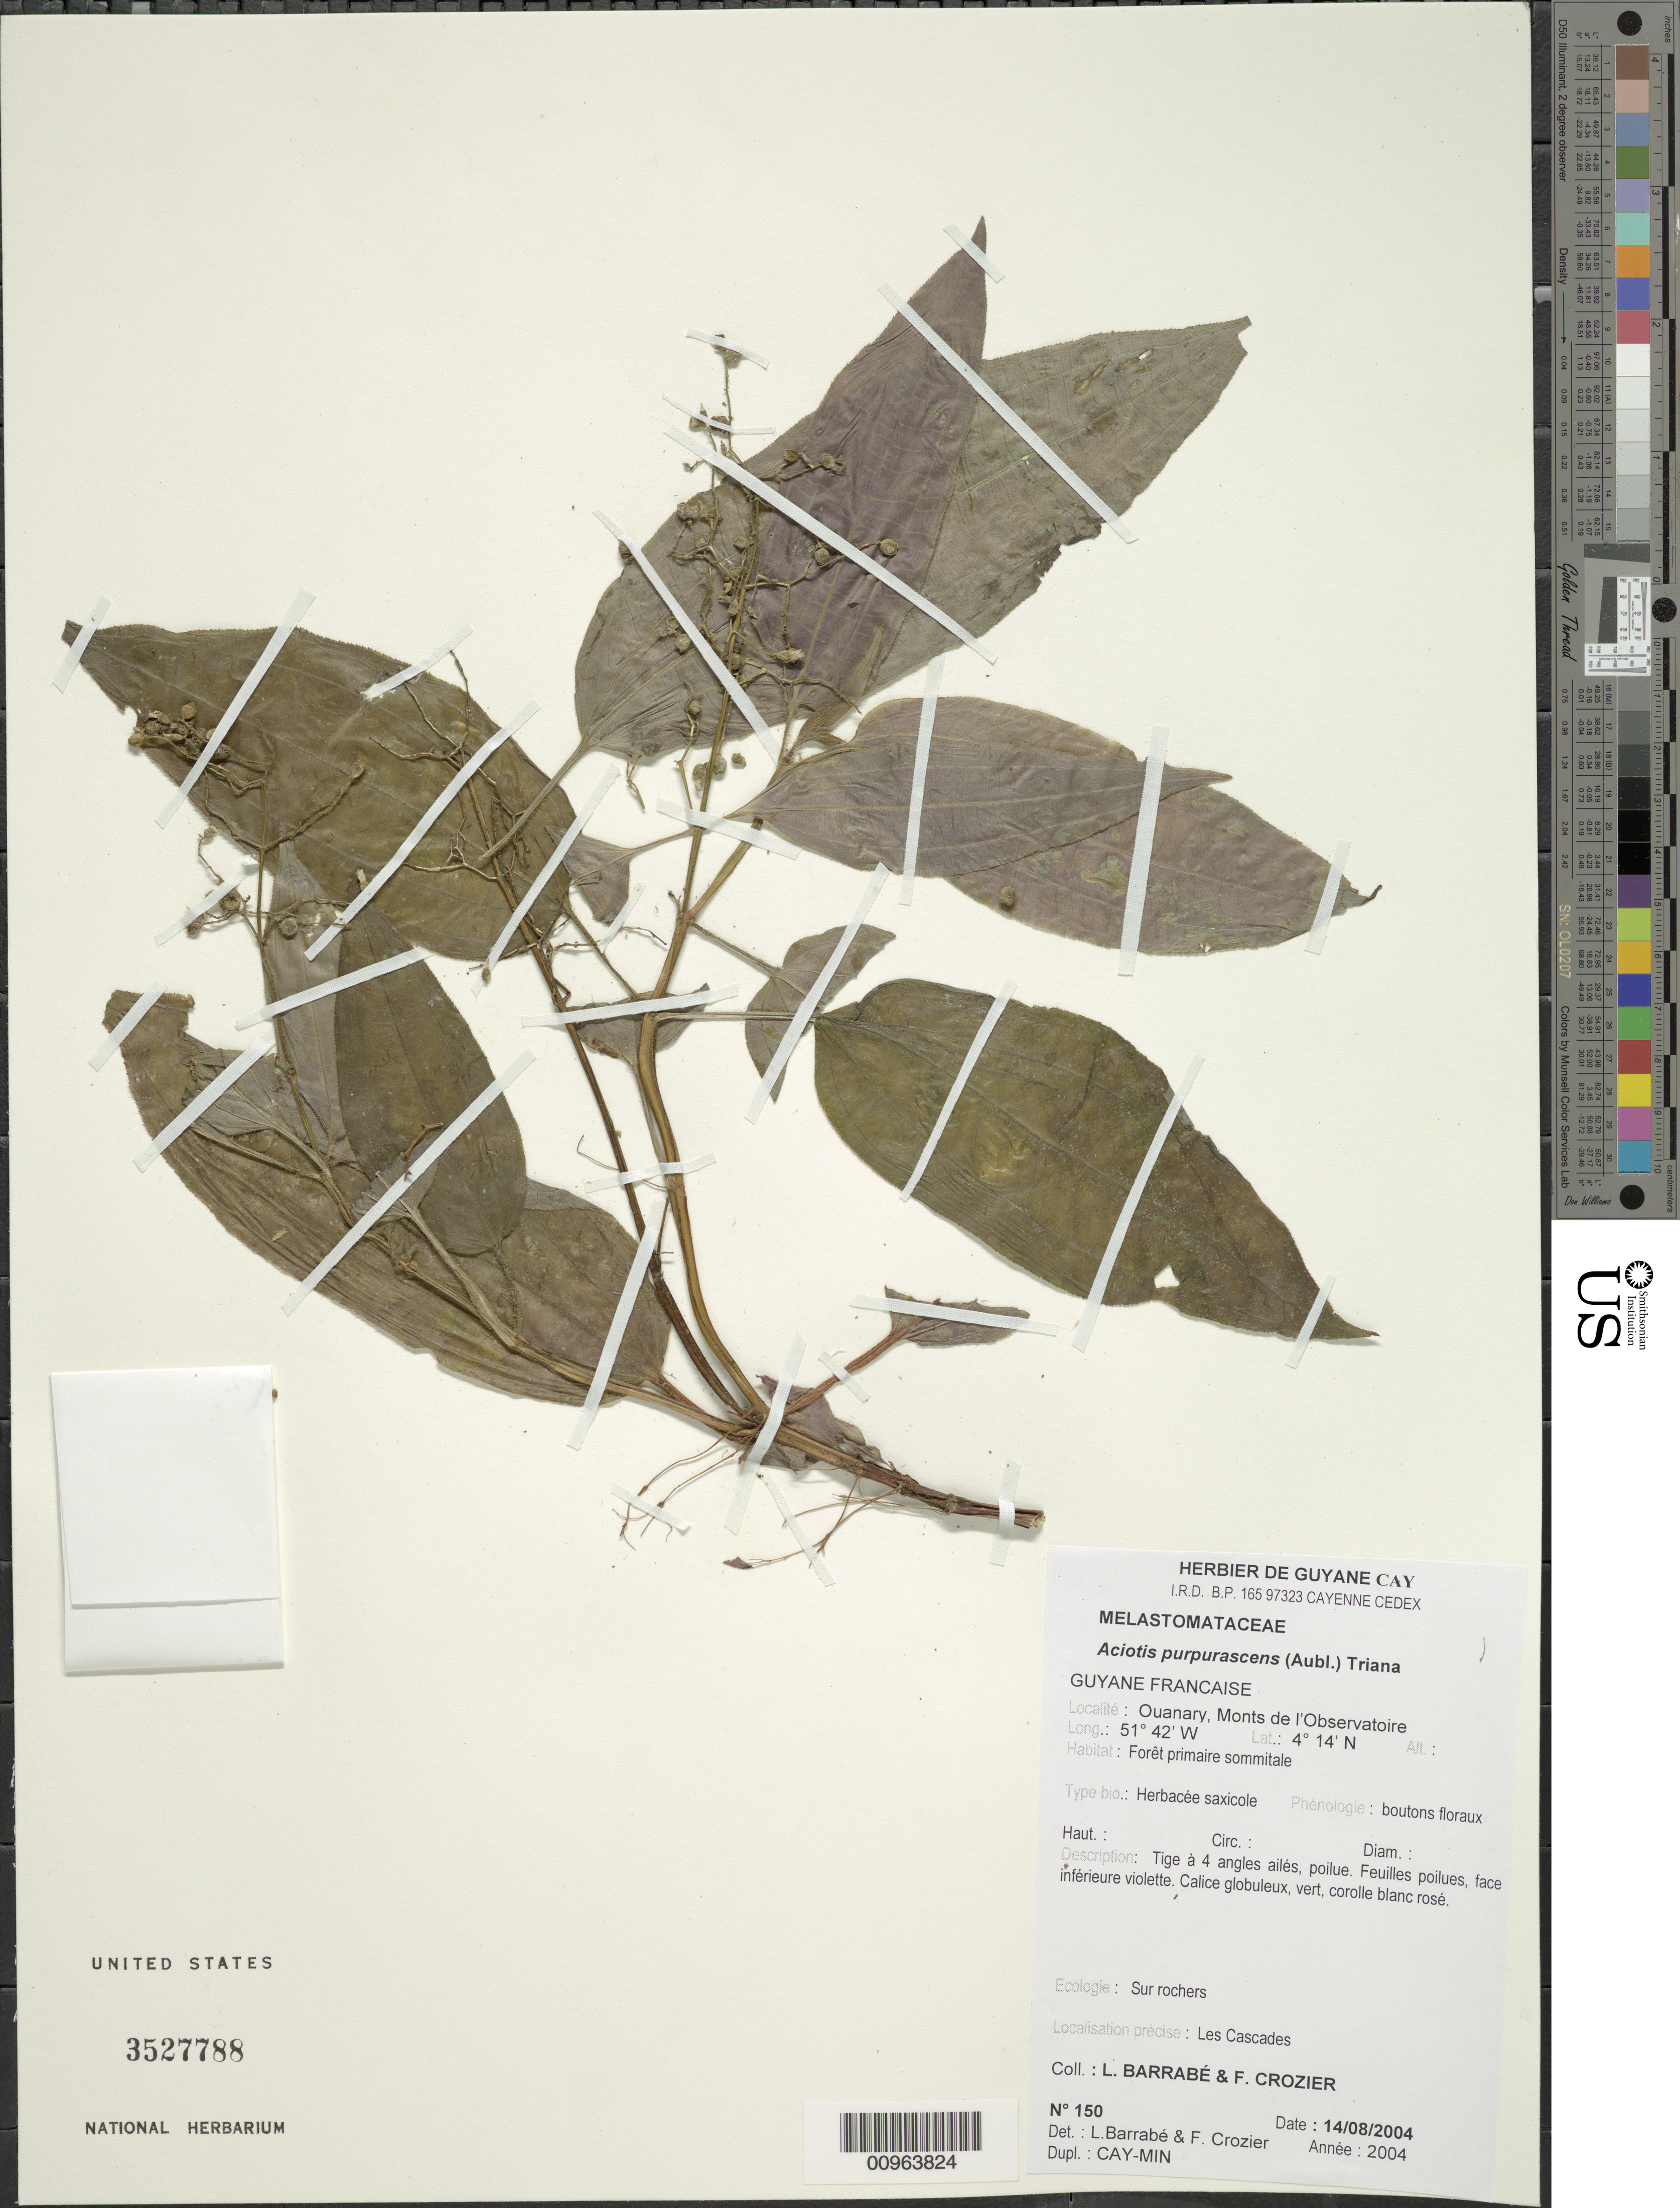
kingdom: Plantae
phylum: Tracheophyta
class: Magnoliopsida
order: Myrtales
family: Melastomataceae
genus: Aciotis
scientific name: Aciotis purpurascens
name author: (Aubl.) Triana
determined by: Barrabé, L.; Crozier, F.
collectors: L. Barrabé & F. Crozier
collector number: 150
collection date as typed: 14-Aug-04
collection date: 2004-08-14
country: French Guiana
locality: Ouanary, Monts del'Observatoire; Les Cascades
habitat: Forêt primaire sommitale, sur rochers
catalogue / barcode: US 3527788